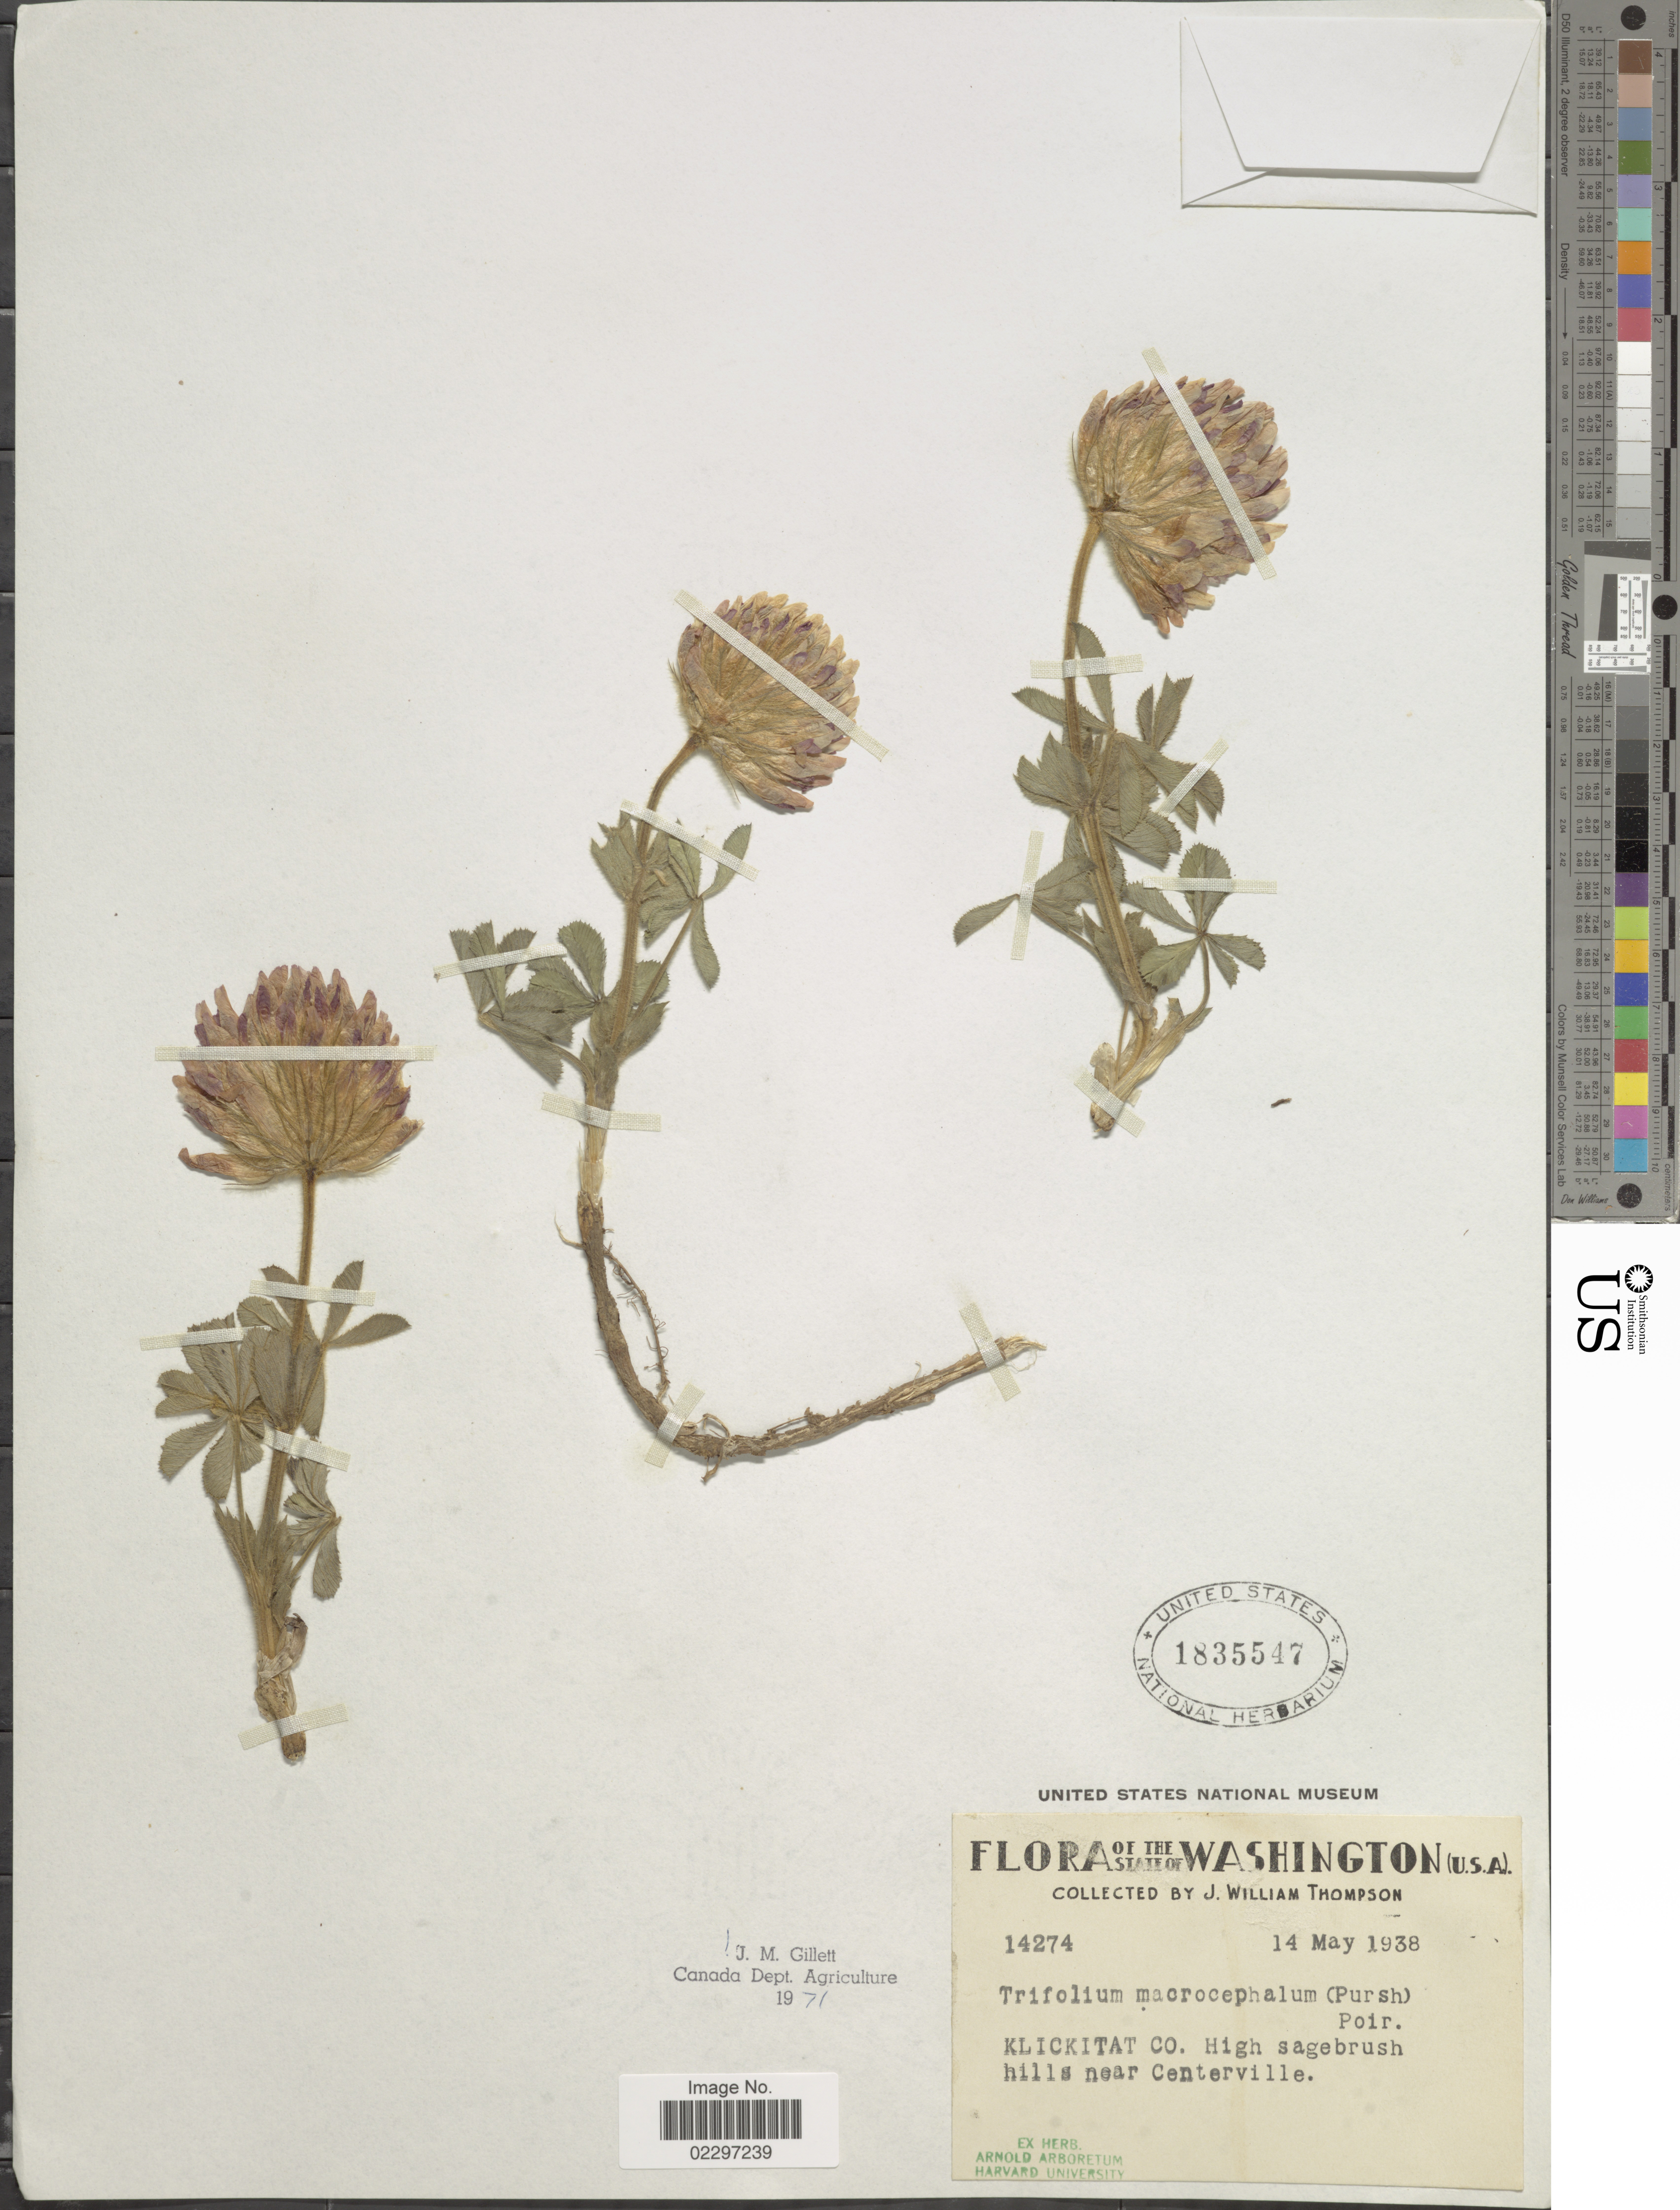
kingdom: Plantae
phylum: Tracheophyta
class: Magnoliopsida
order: Fabales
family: Fabaceae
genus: Trifolium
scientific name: Trifolium macrocephalum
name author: (Pursh) Poir.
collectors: J. W. Thompson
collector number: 14274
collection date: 1938-05-14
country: United States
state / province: Washington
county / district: Klickitat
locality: Klickitat Co. High sagebrush hills near Centerville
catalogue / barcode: US 1835547